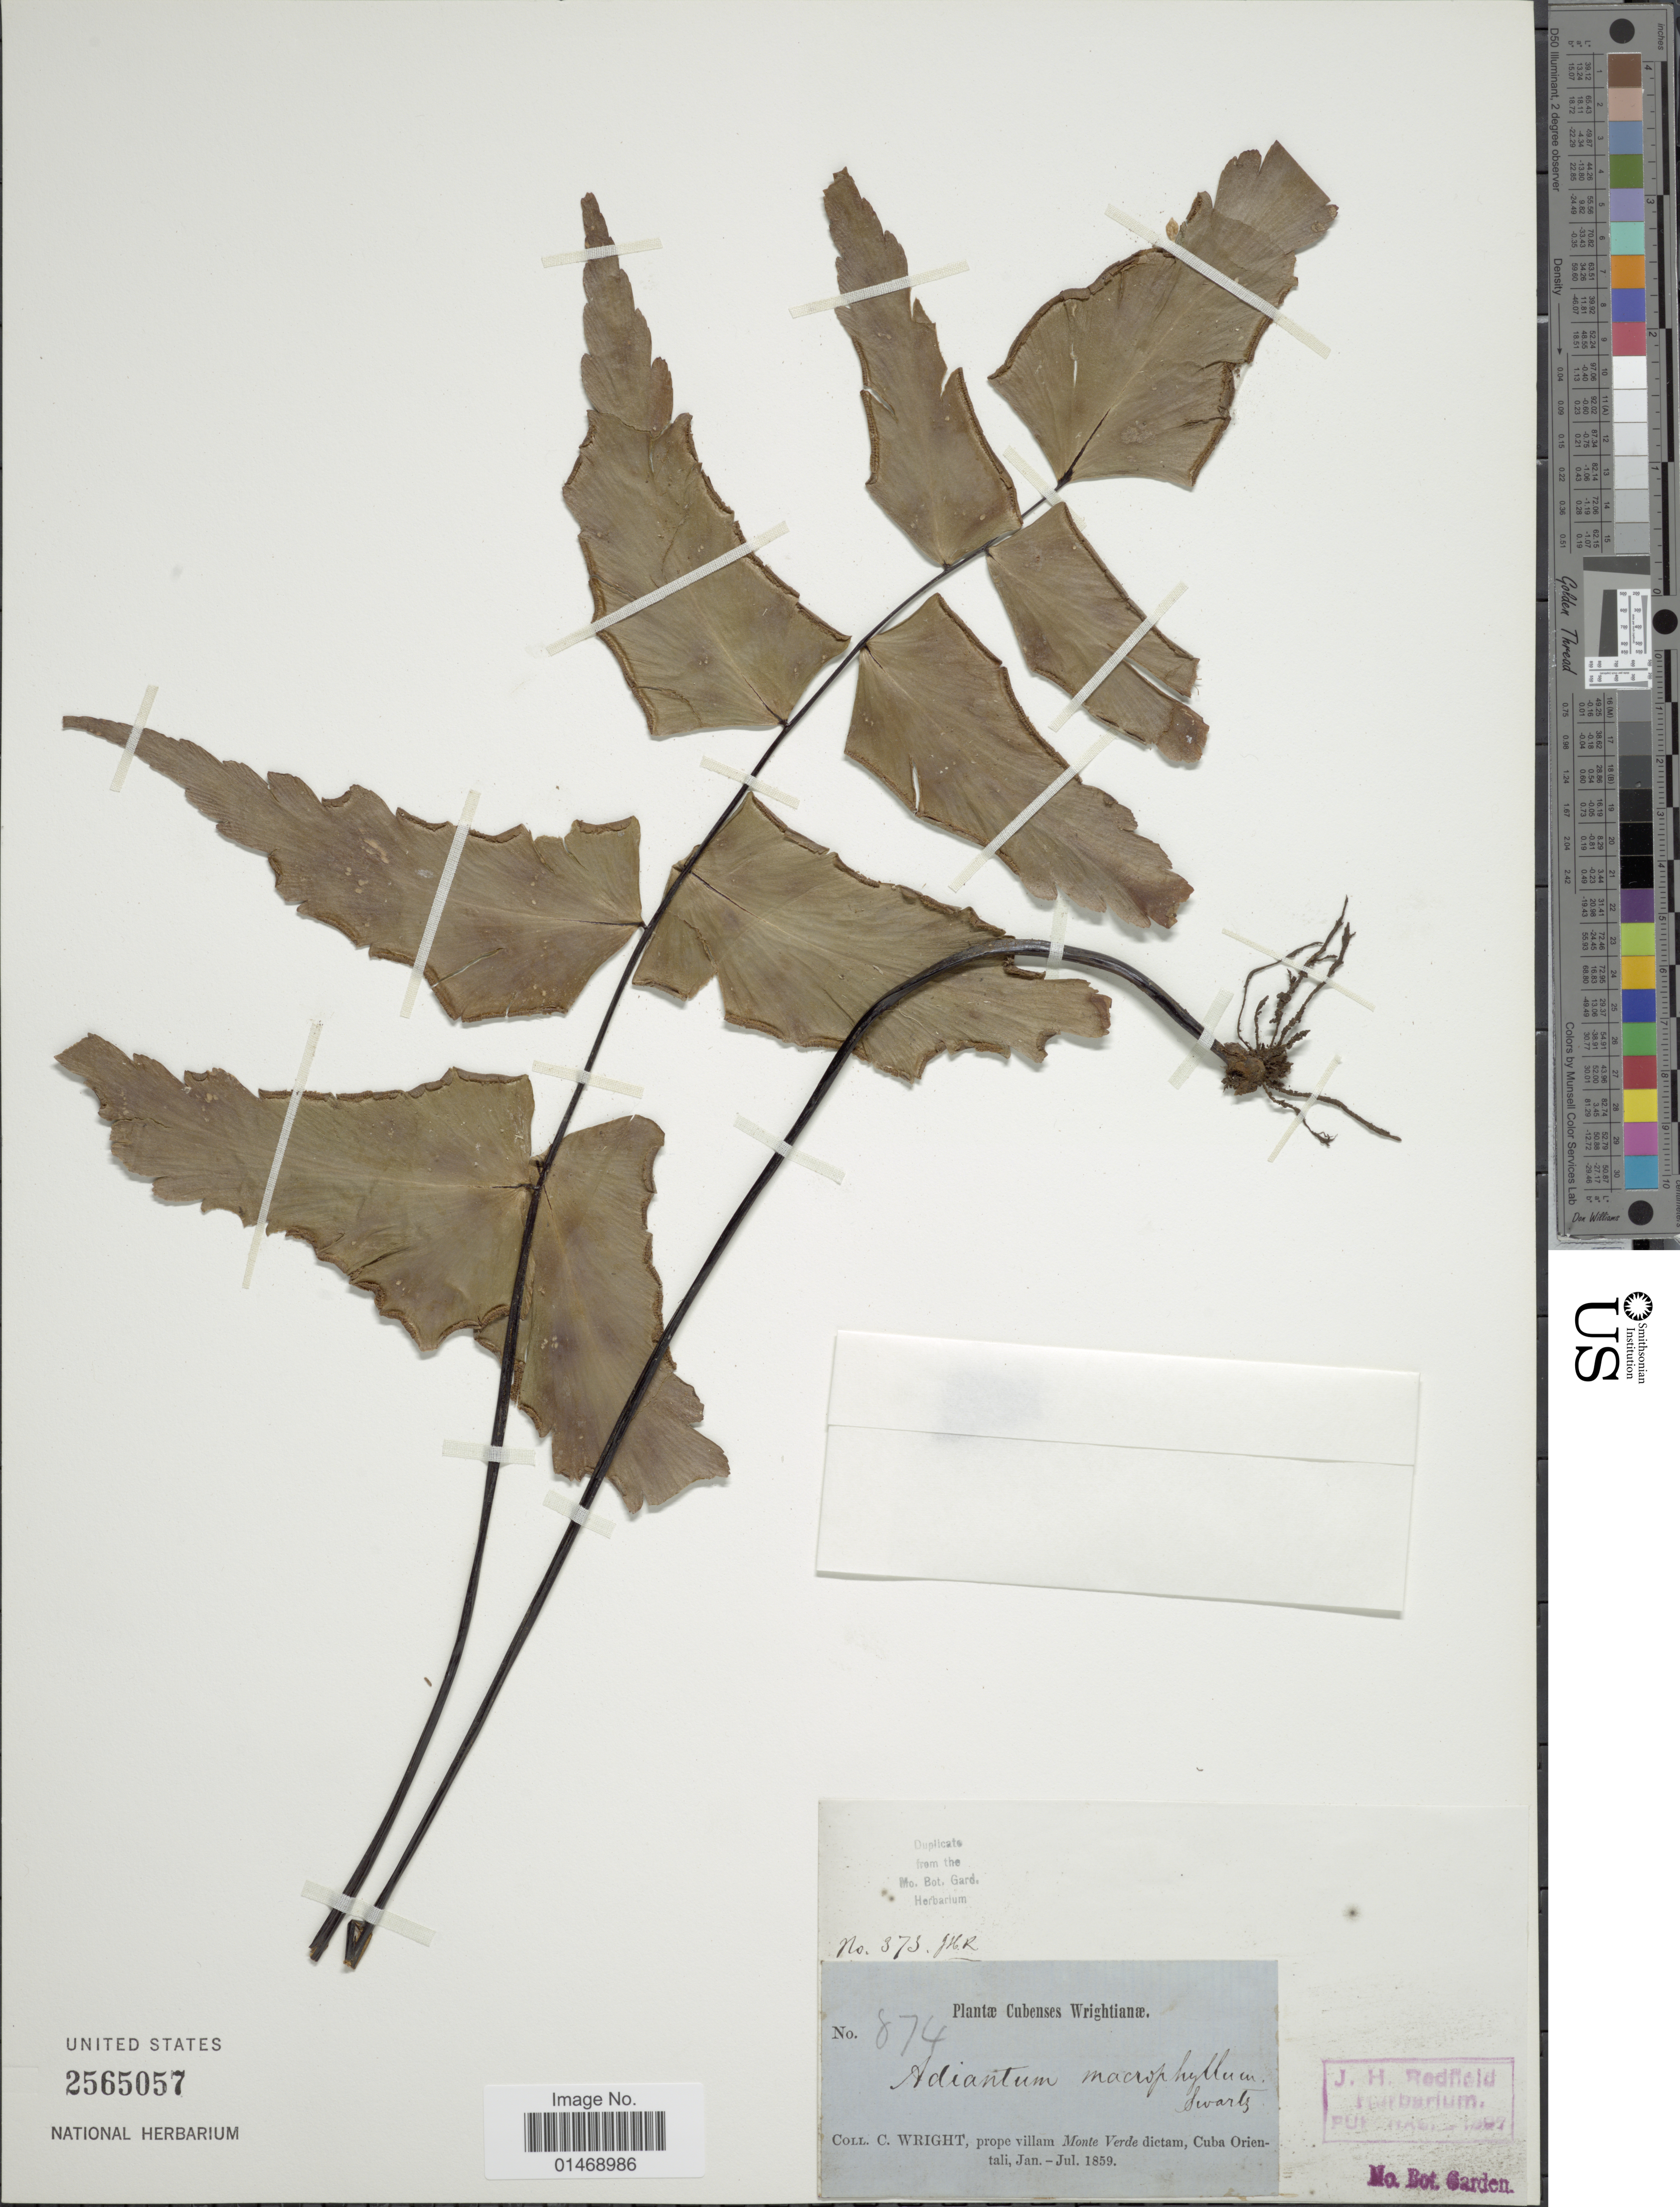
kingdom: Plantae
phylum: Tracheophyta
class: Polypodiopsida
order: Polypodiales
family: Pteridaceae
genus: Adiantum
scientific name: Adiantum macrophyllum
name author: Sw.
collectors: C. Wright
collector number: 874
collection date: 1859-01/1859-07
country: Cuba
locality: Prope villam Monte Verde, Cuba Orientali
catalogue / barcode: US 2565057